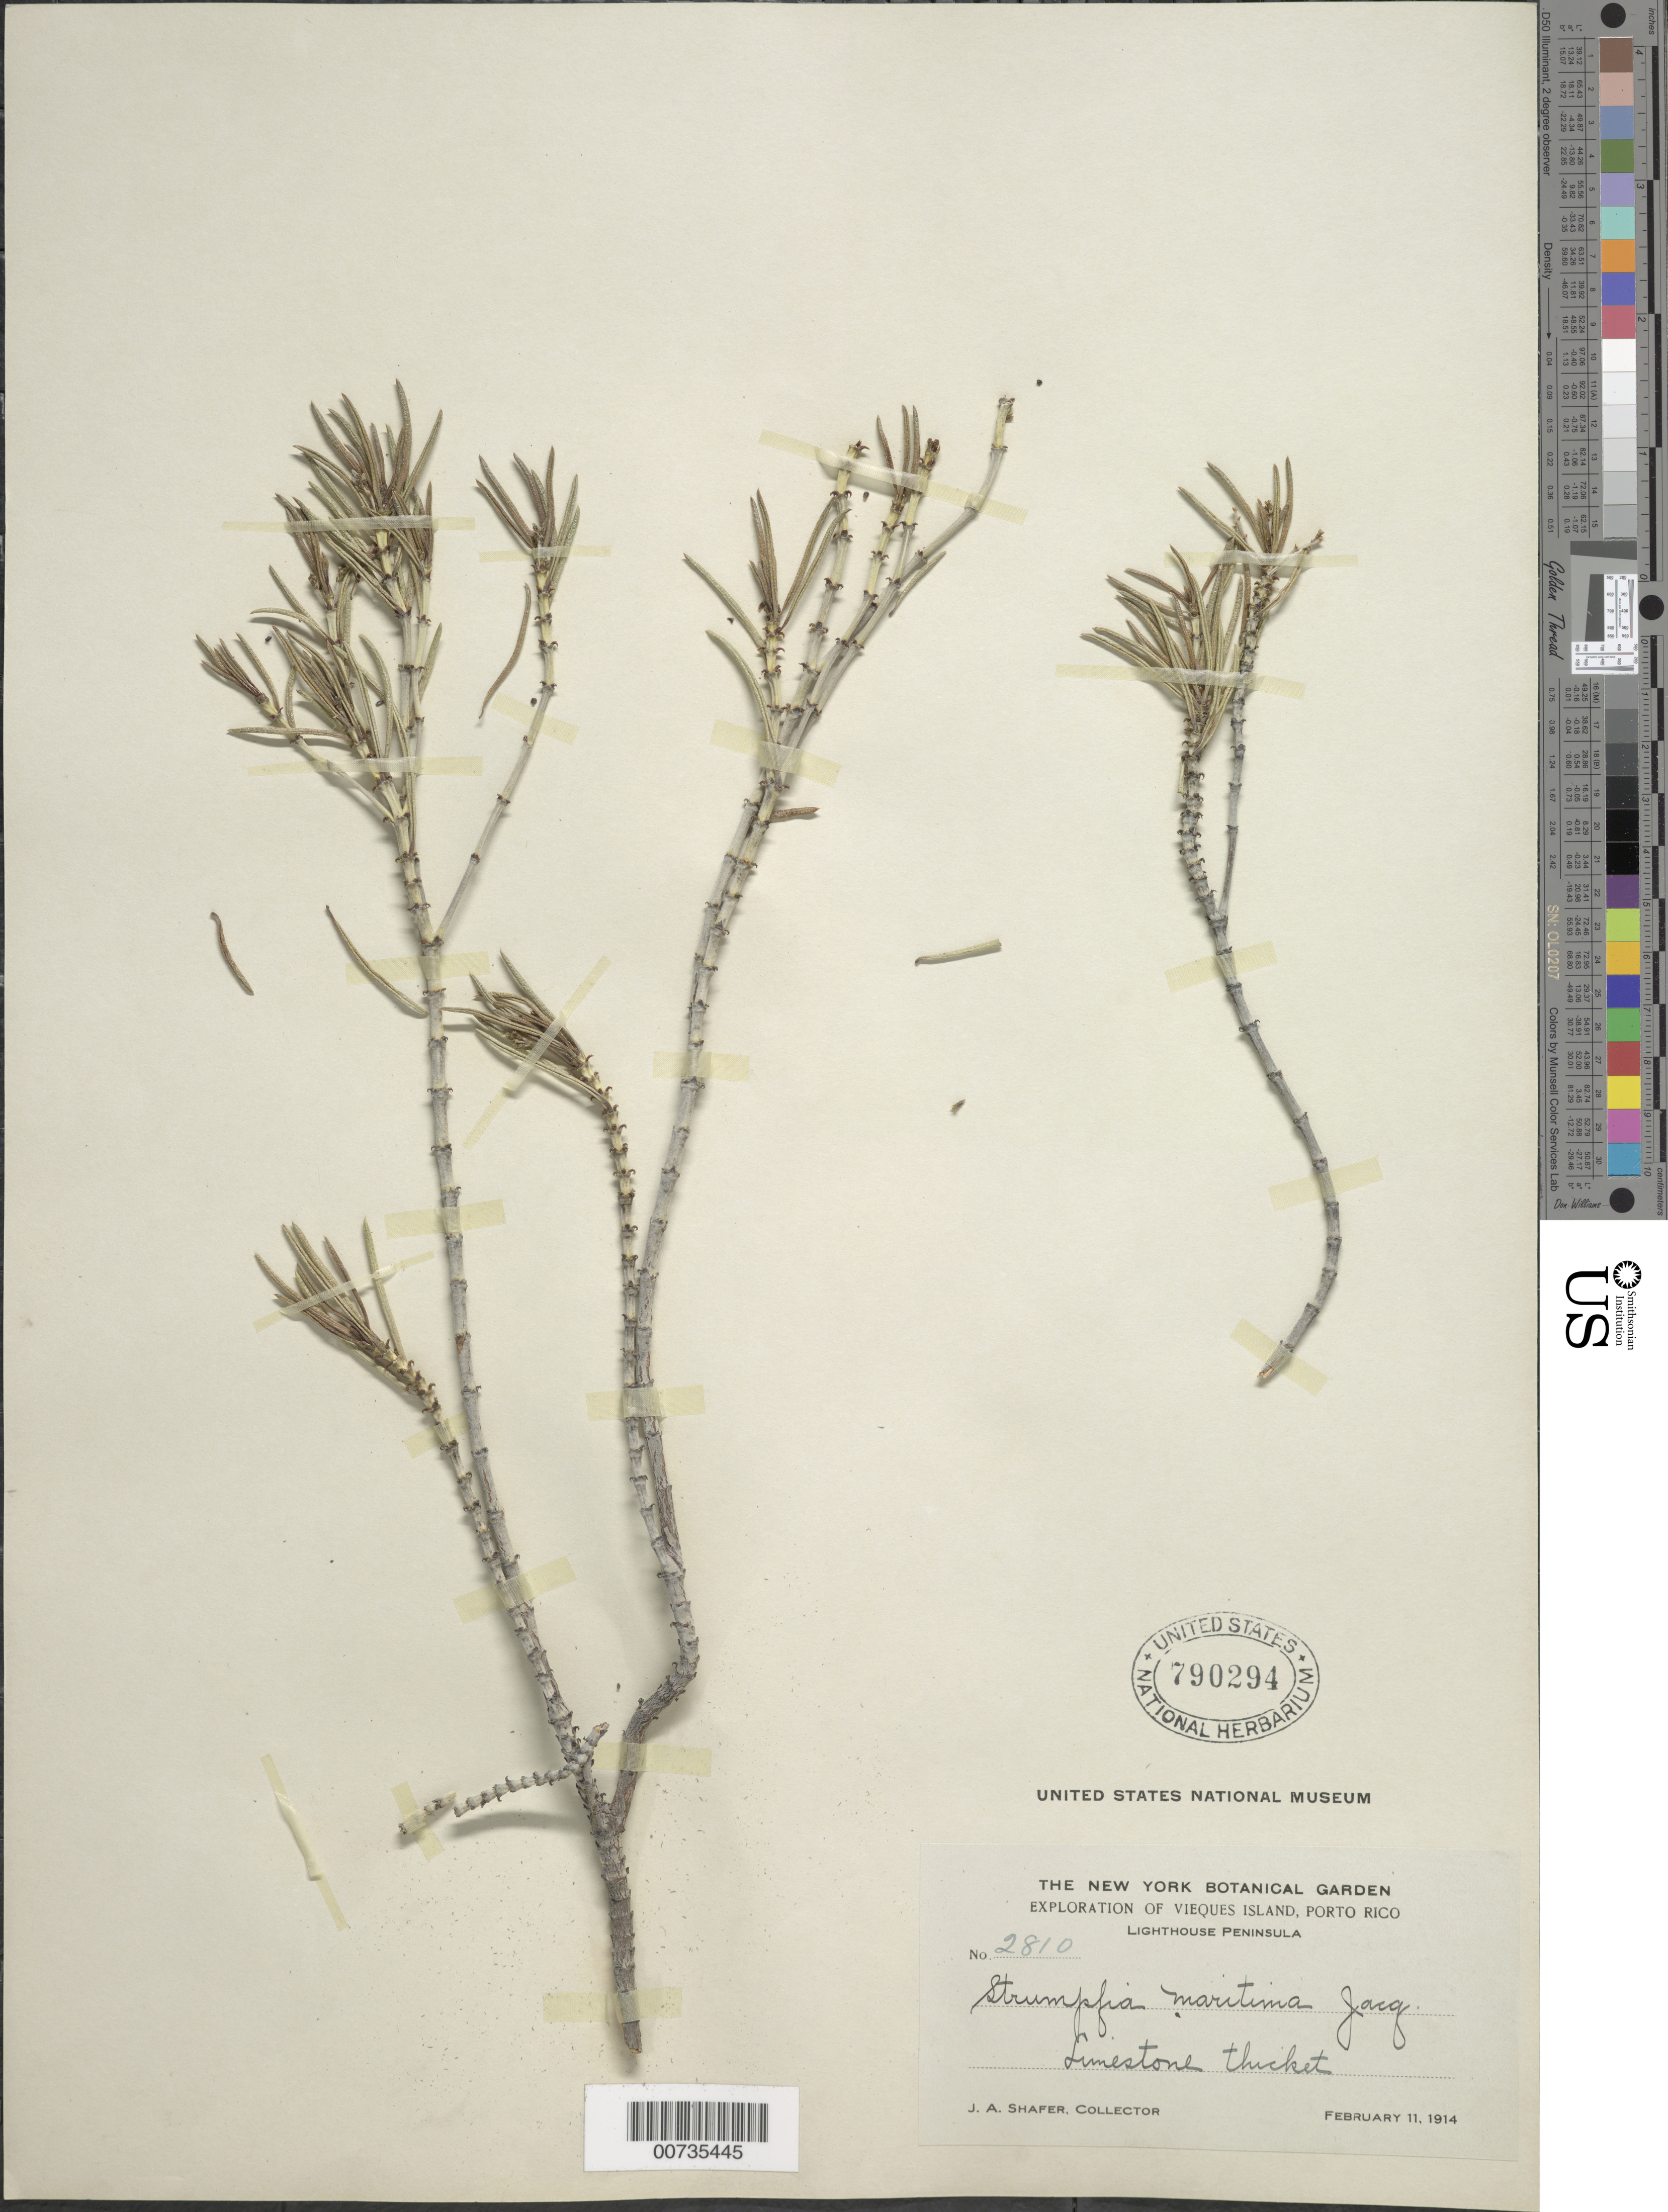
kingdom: Plantae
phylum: Tracheophyta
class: Magnoliopsida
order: Gentianales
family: Rubiaceae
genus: Strumpfia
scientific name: Strumpfia maritima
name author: Jacq.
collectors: J. A. Shafer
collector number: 2810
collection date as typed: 11 Feb 1914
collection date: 1914-02-11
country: Puerto Rico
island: Vieques Island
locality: Lighthouse Peninsula.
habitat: Limestone thicket.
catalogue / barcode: US 790294